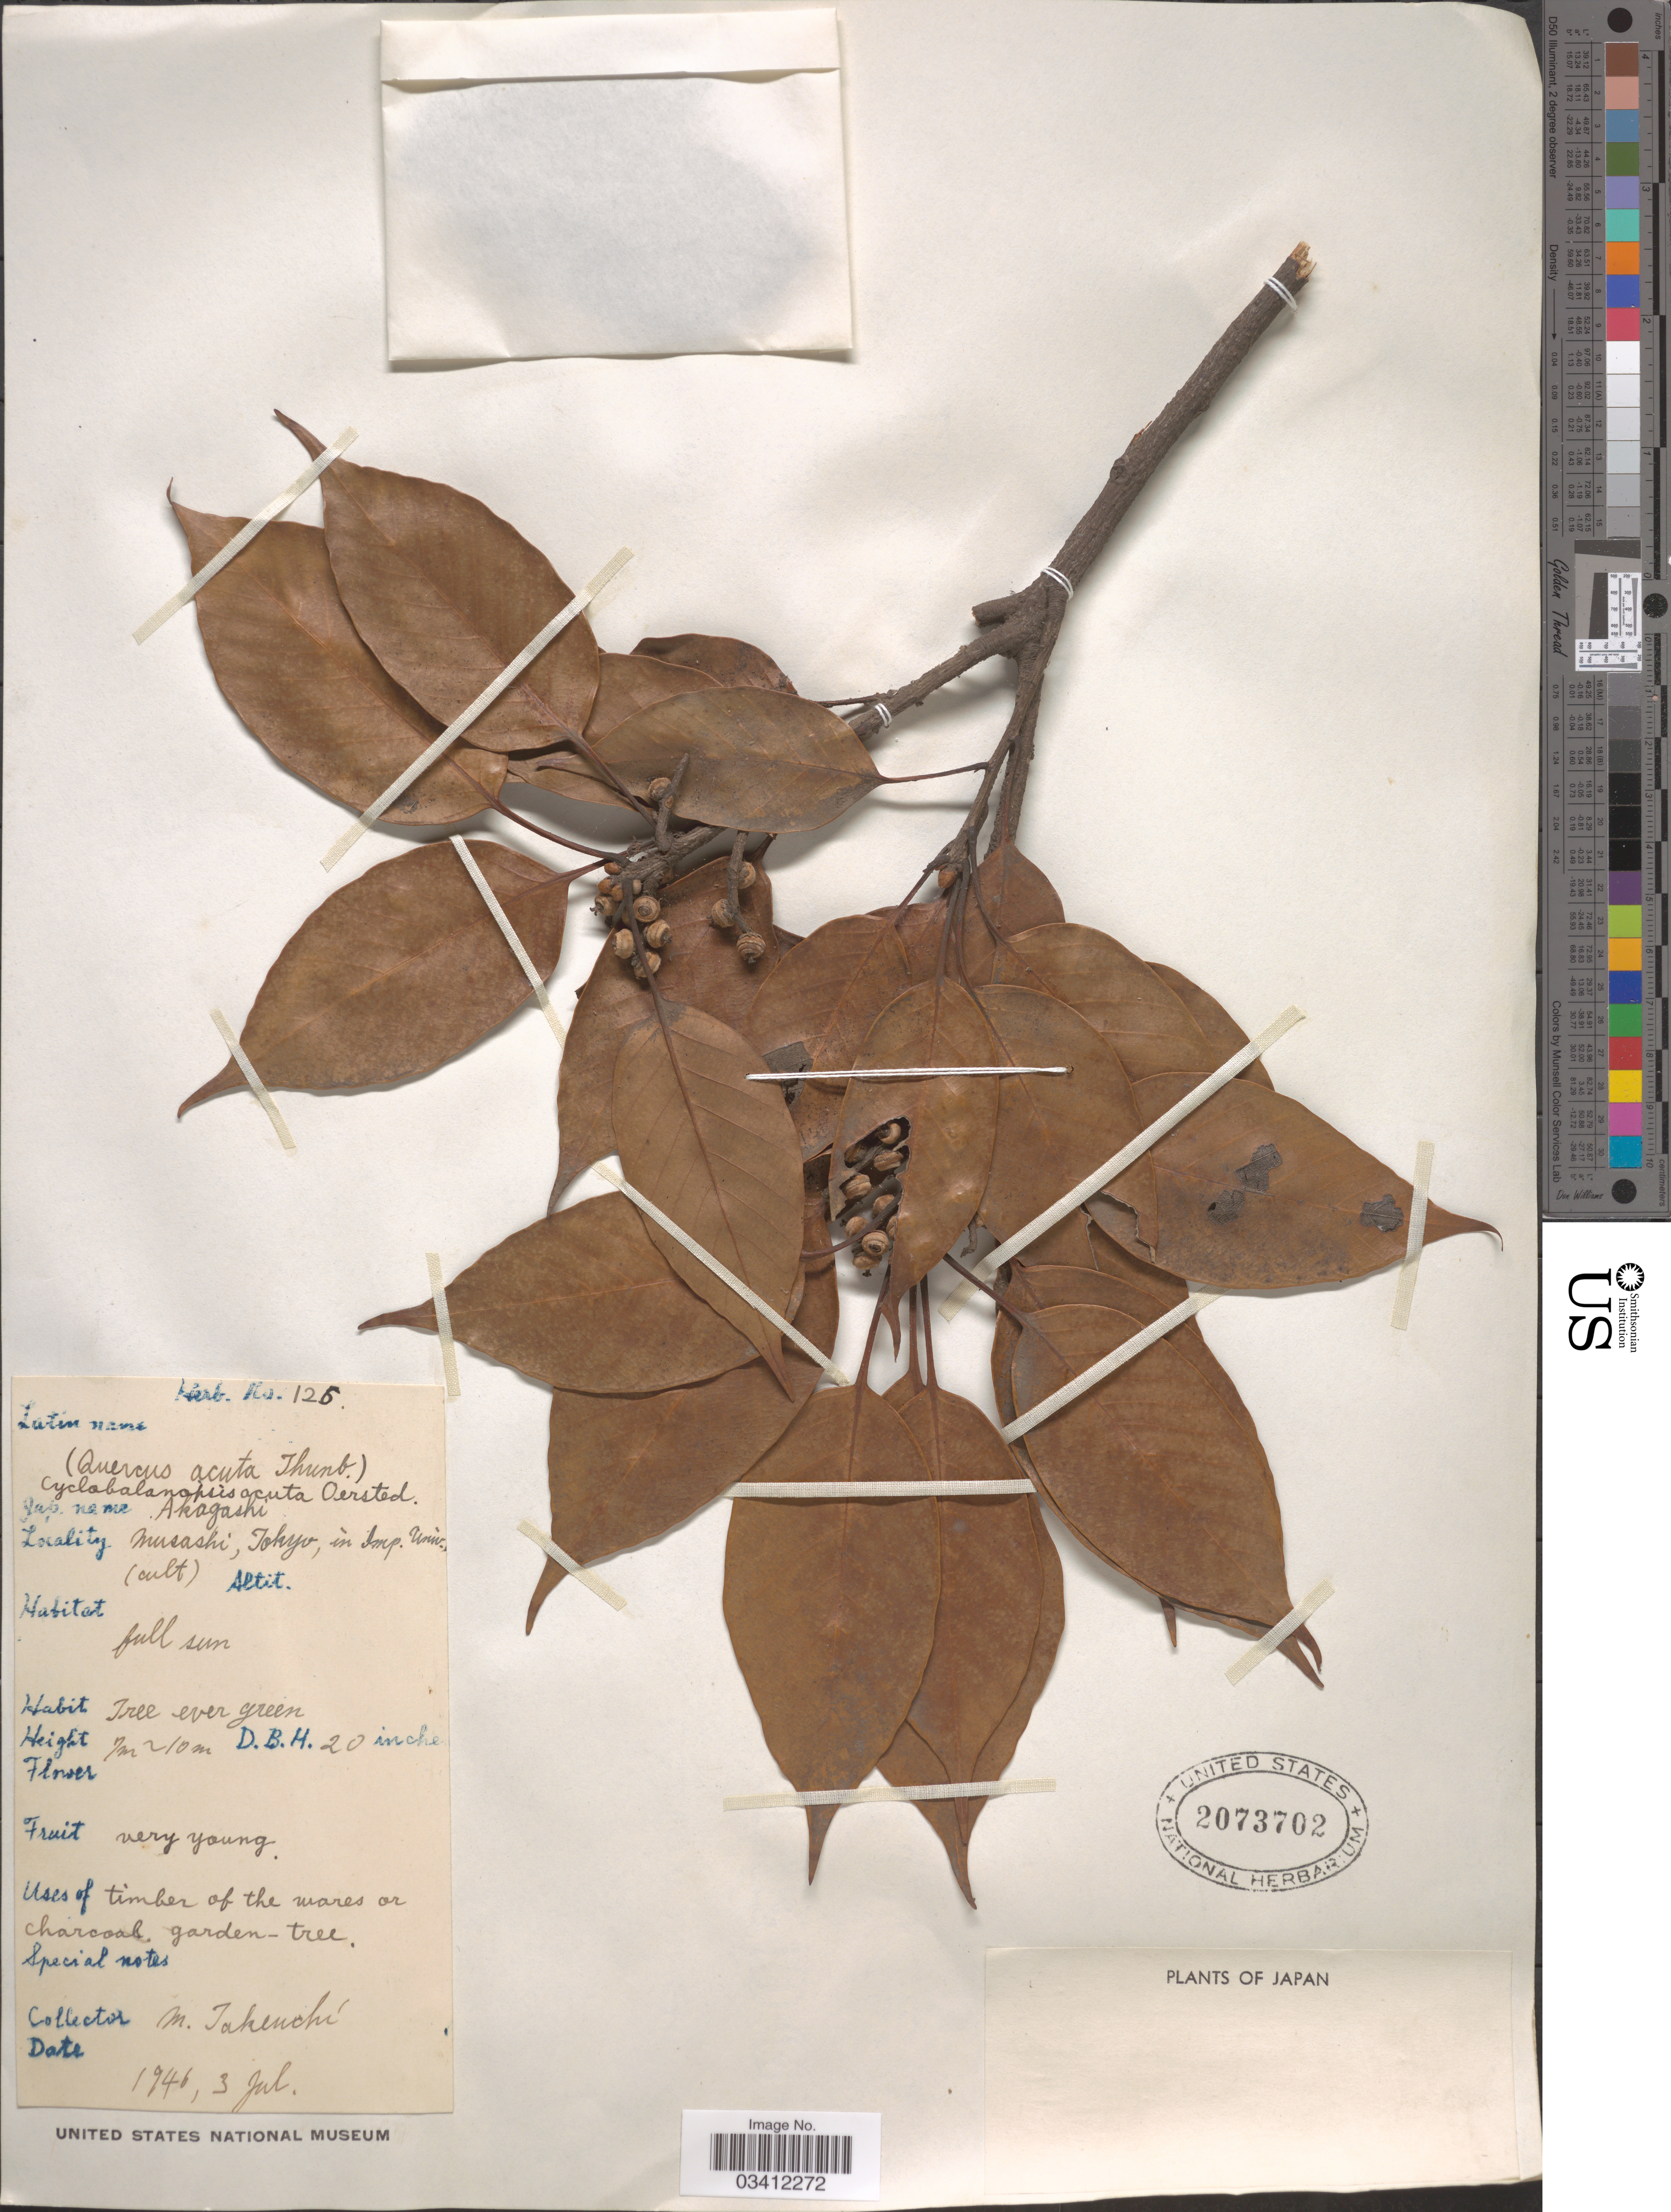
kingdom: Plantae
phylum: Tracheophyta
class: Magnoliopsida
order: Fagales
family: Fagaceae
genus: Quercus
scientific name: Quercus sessiliflora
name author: Salisb.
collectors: M. Takeuchi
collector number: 126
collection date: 1946-07-03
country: Japan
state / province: Tokyo, Federal City of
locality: Musashi, Tokyo, in Imp. Univ.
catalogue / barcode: US 2073702